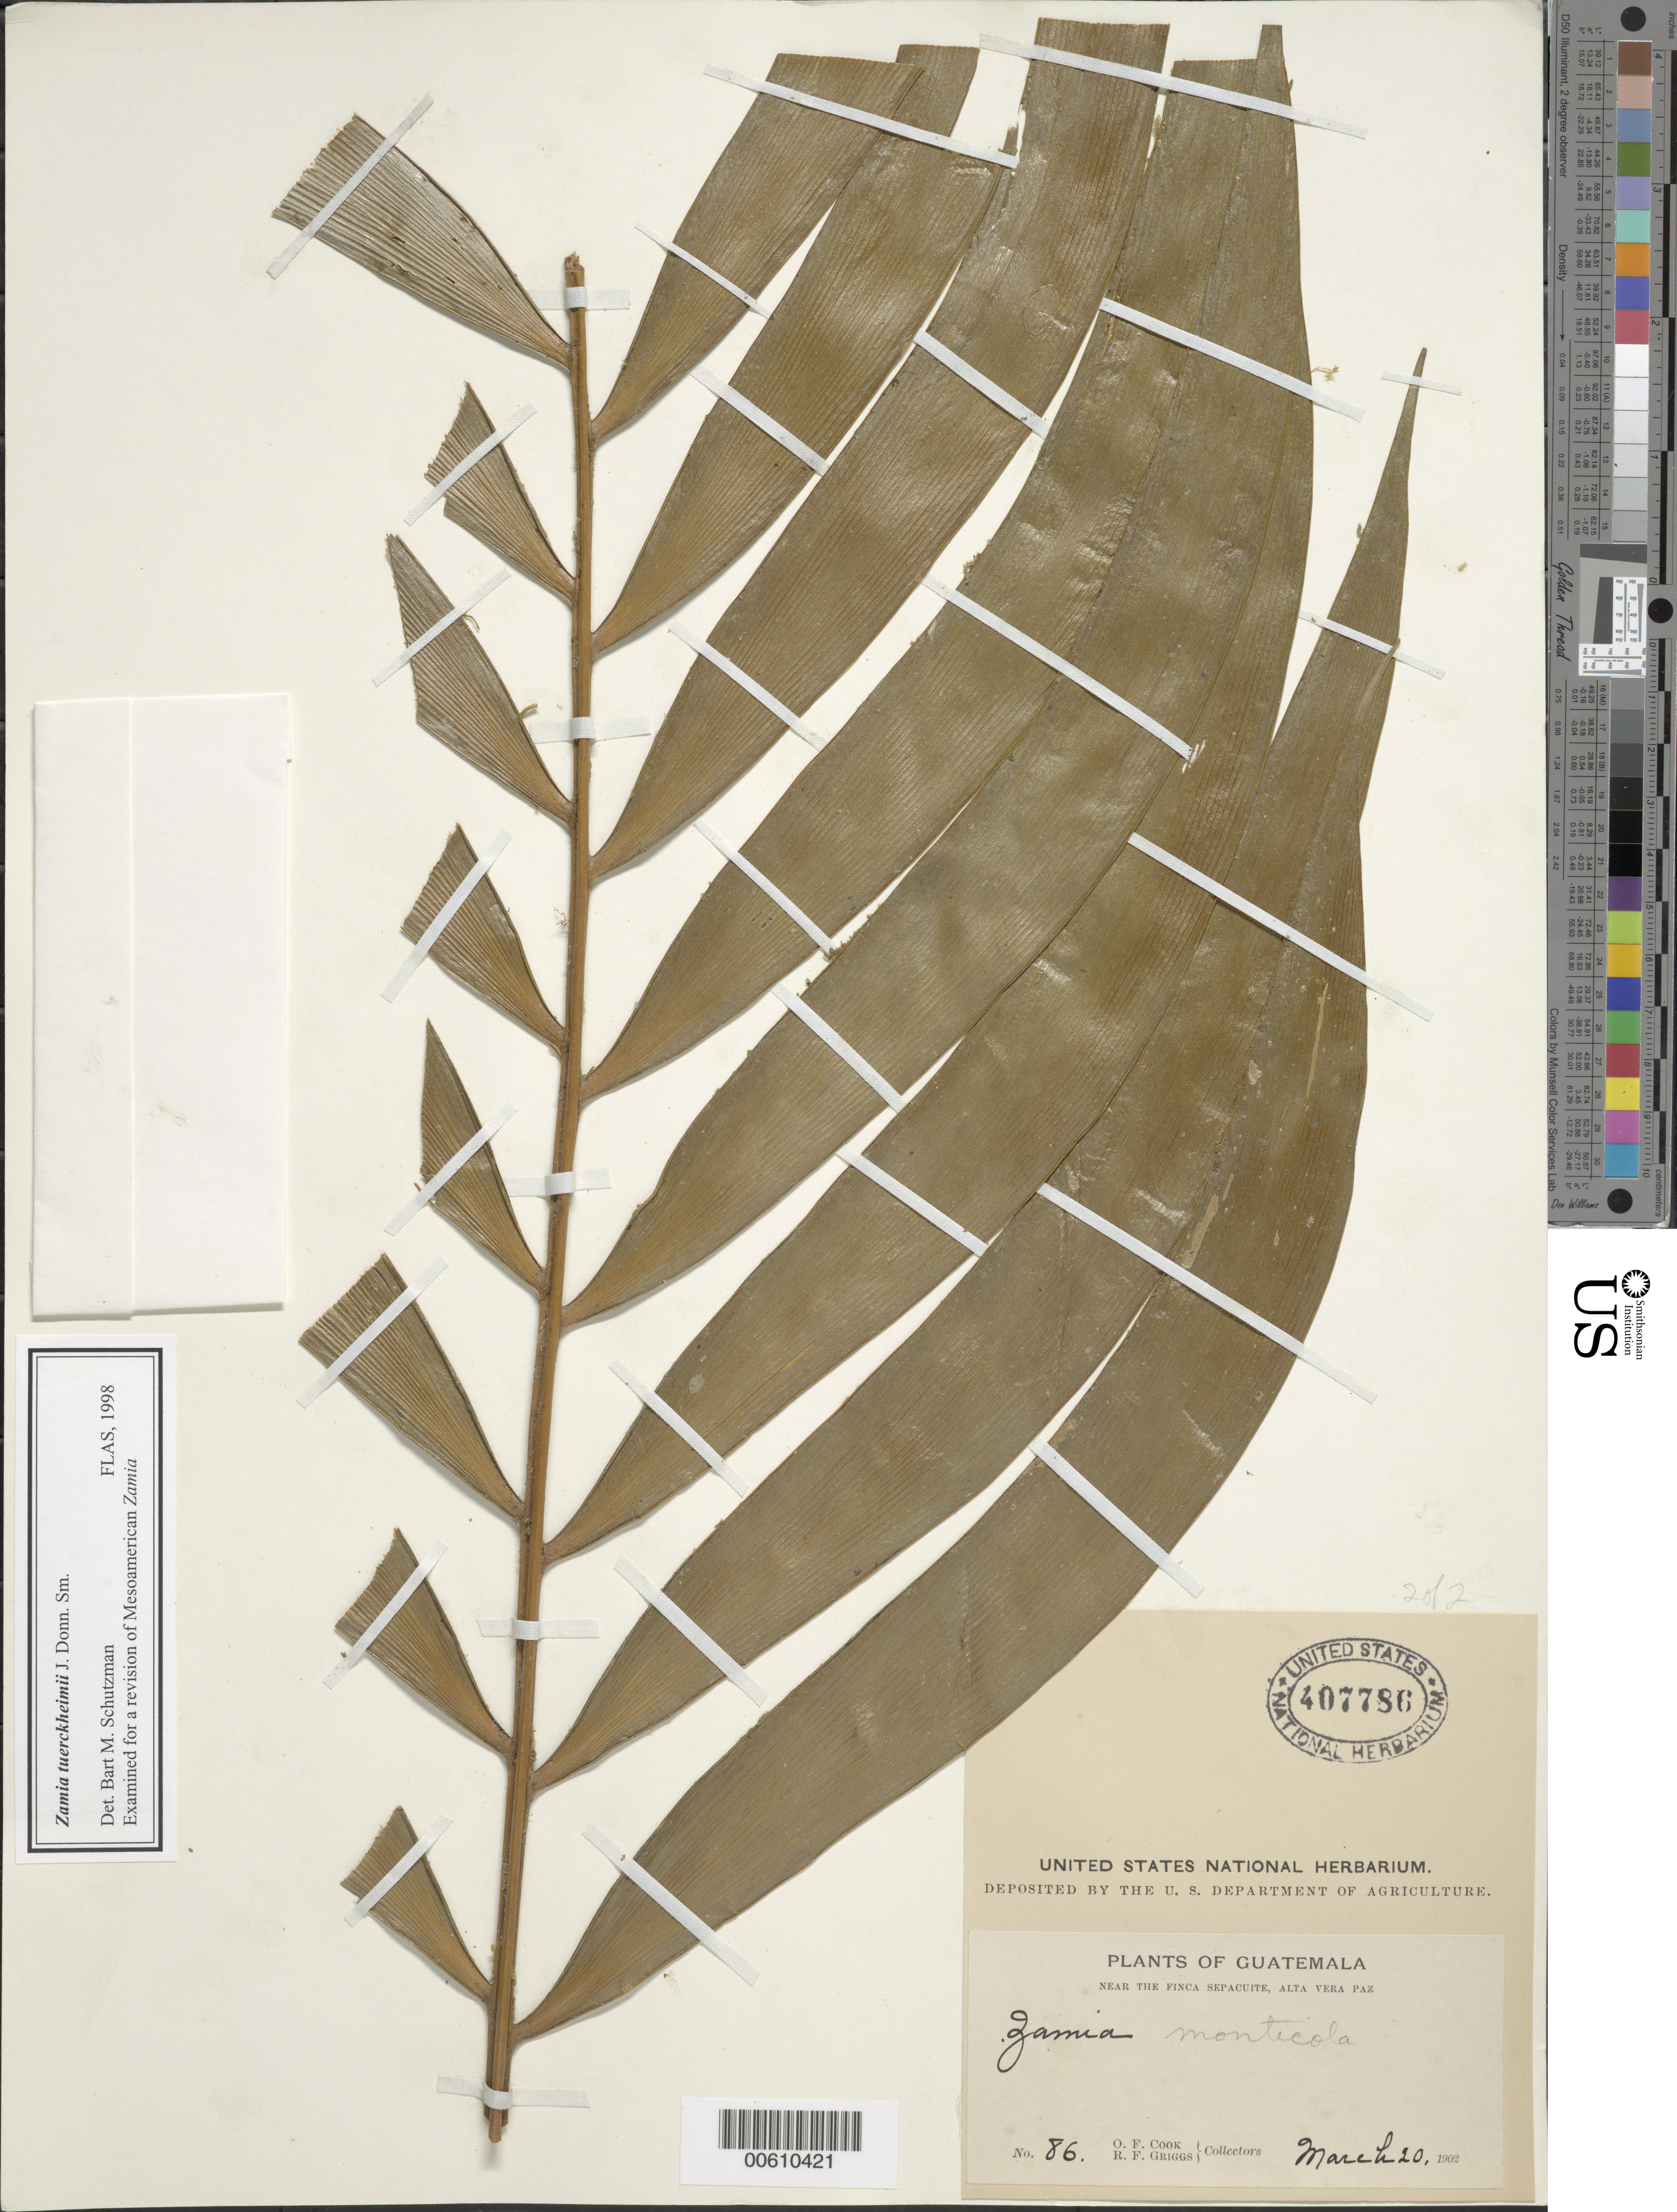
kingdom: Plantae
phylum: Tracheophyta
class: Cycadopsida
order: Cycadales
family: Zamiaceae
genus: Zamia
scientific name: Zamia tuerckheimii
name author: Donn. Sm.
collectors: O. F. Cook & R. F. Griggs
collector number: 86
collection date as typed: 20 Mar 1902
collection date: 1902-03-20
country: Guatemala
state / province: Alta Verapaz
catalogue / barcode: US 407786